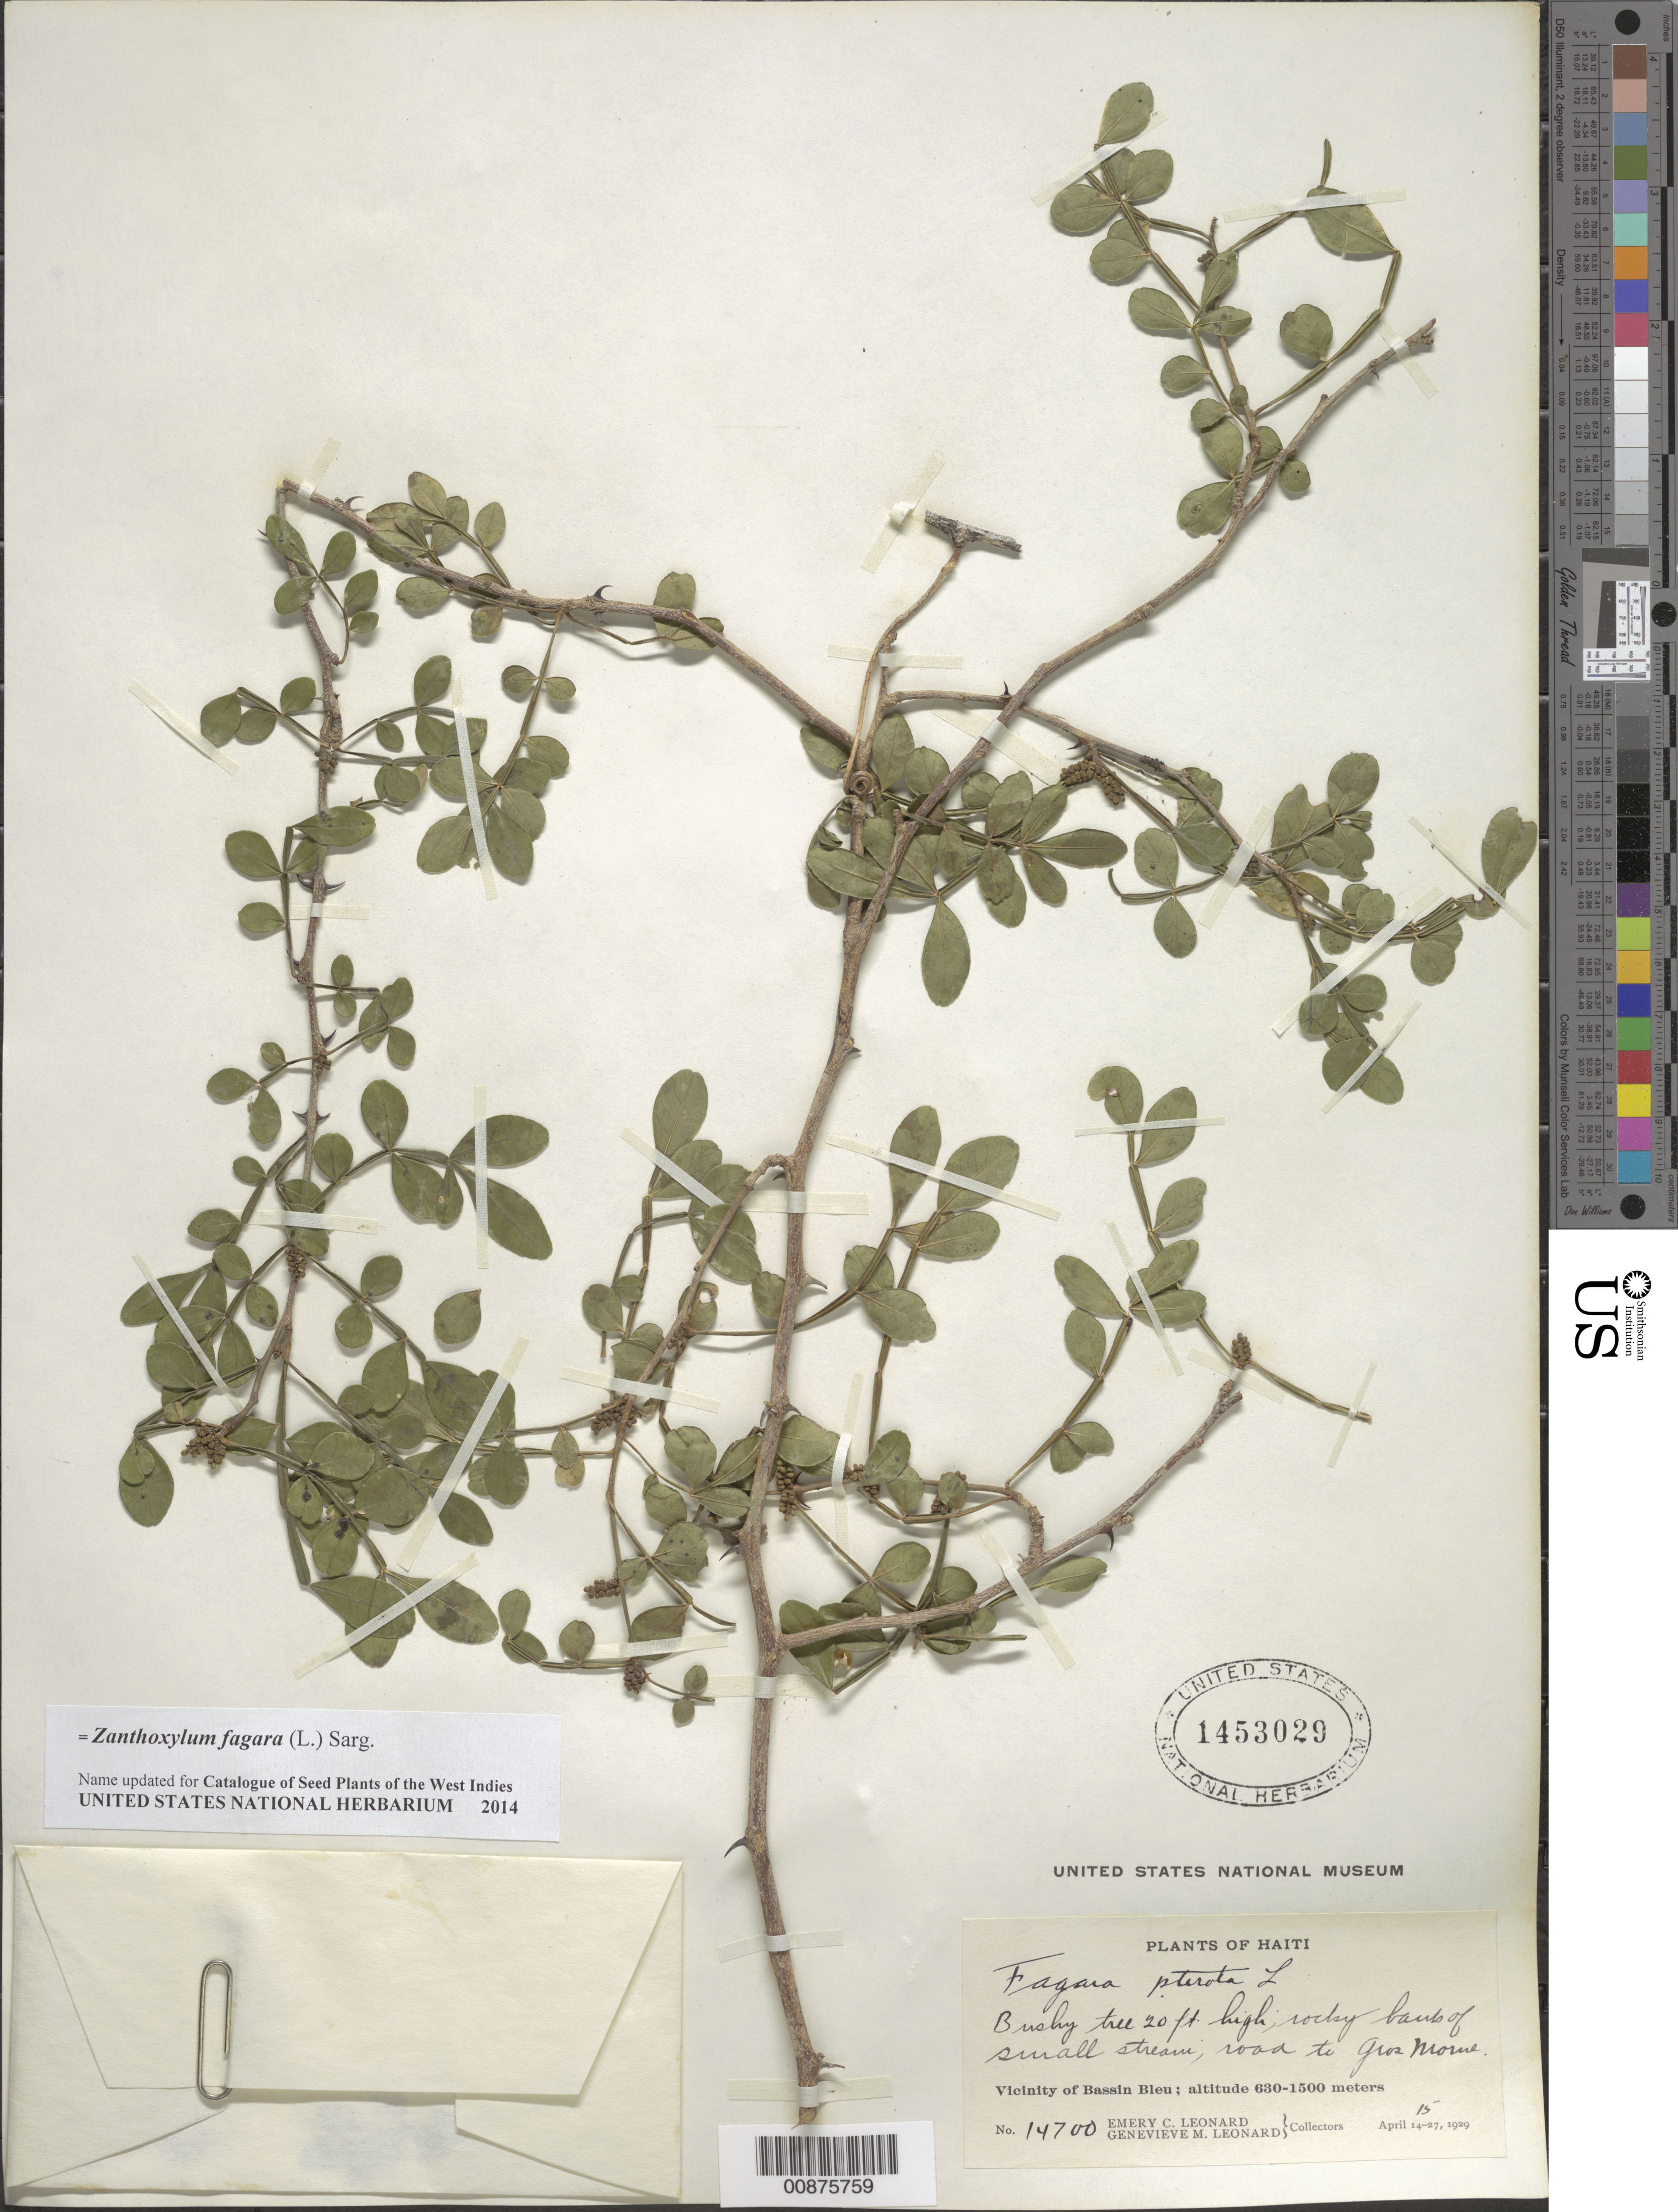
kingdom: Plantae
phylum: Tracheophyta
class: Magnoliopsida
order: Sapindales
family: Rutaceae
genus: Zanthoxylum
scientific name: Zanthoxylum fagara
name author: (L.) Sarg.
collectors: E. C. Leonard & G. M. Leonard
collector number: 14700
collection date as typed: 15 Apr 1929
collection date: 1929-04-15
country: Haiti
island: Hispaniola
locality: Vicinity of Bassin Bleu, road to Gros Morne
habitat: Rocky bank of small stream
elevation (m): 630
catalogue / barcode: US 1453029